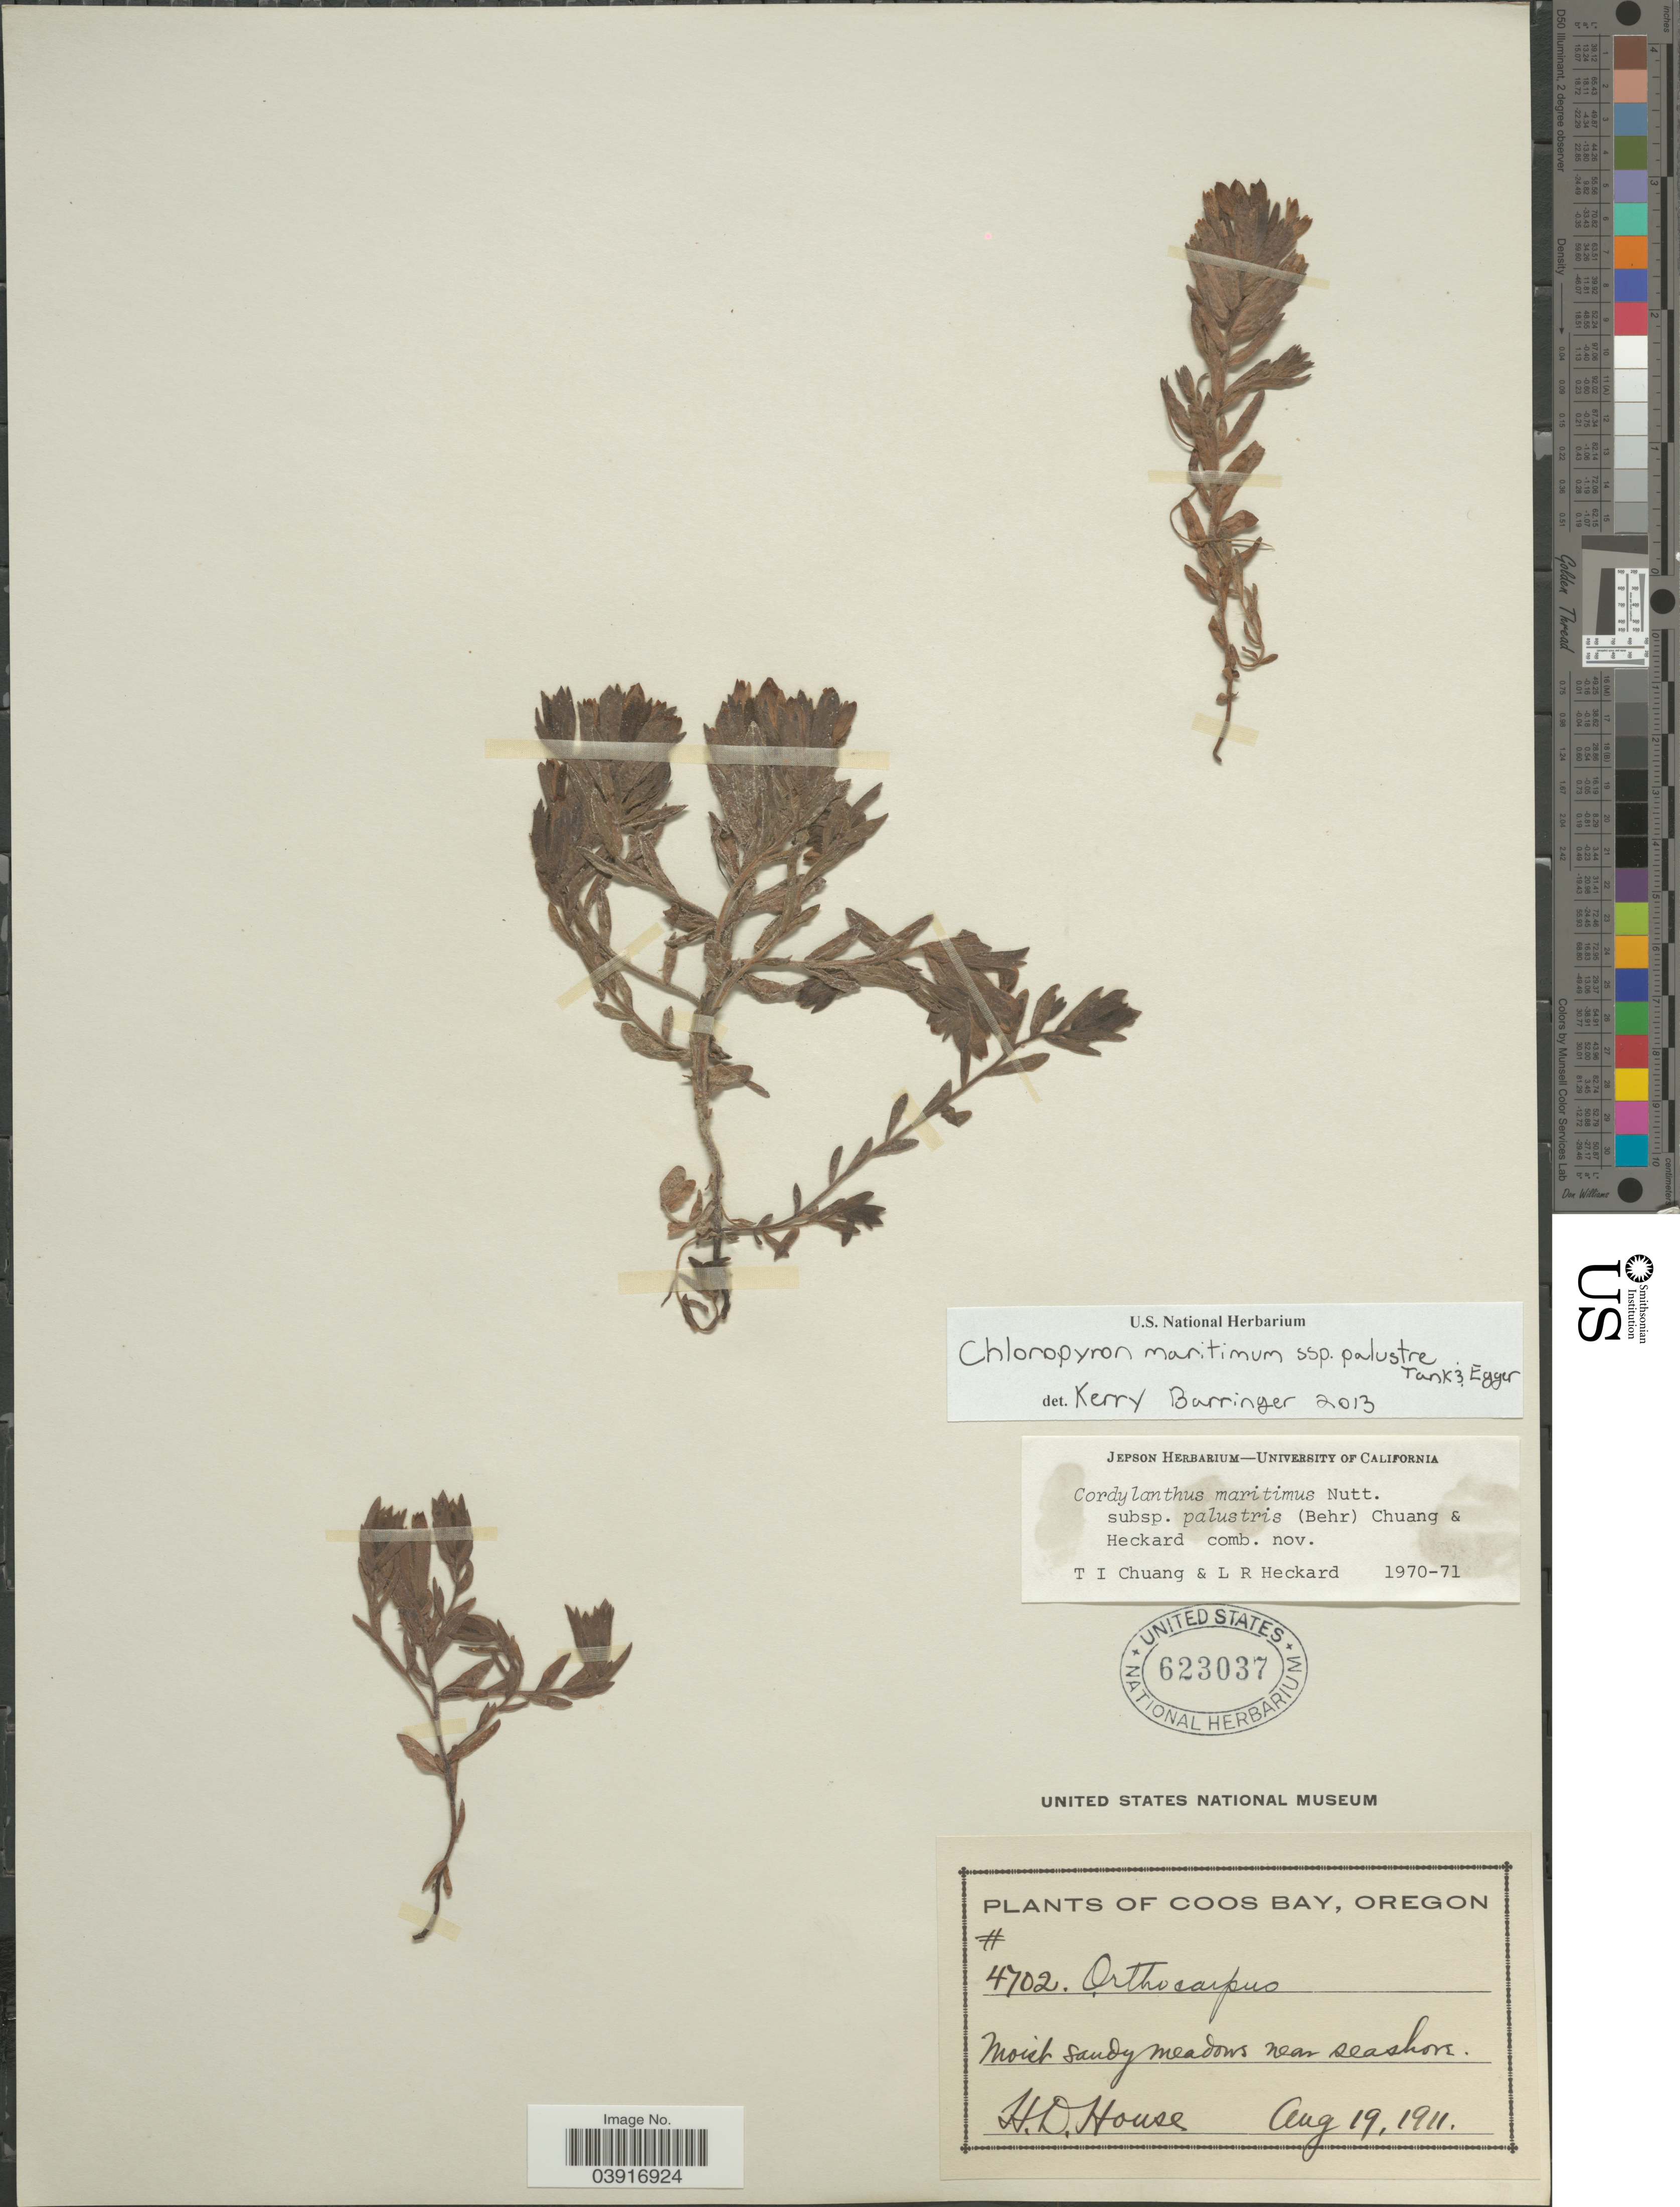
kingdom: Plantae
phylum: Tracheophyta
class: Magnoliopsida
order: Lamiales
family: Orobanchaceae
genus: Chloropyron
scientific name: Chloropyron maritimum subsp. palustre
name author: (Behr) Tank & J.M. Egger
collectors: H. D. House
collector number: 4702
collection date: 1911-08-19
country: United States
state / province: Oregon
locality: Coos Bay.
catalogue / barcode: US 623037